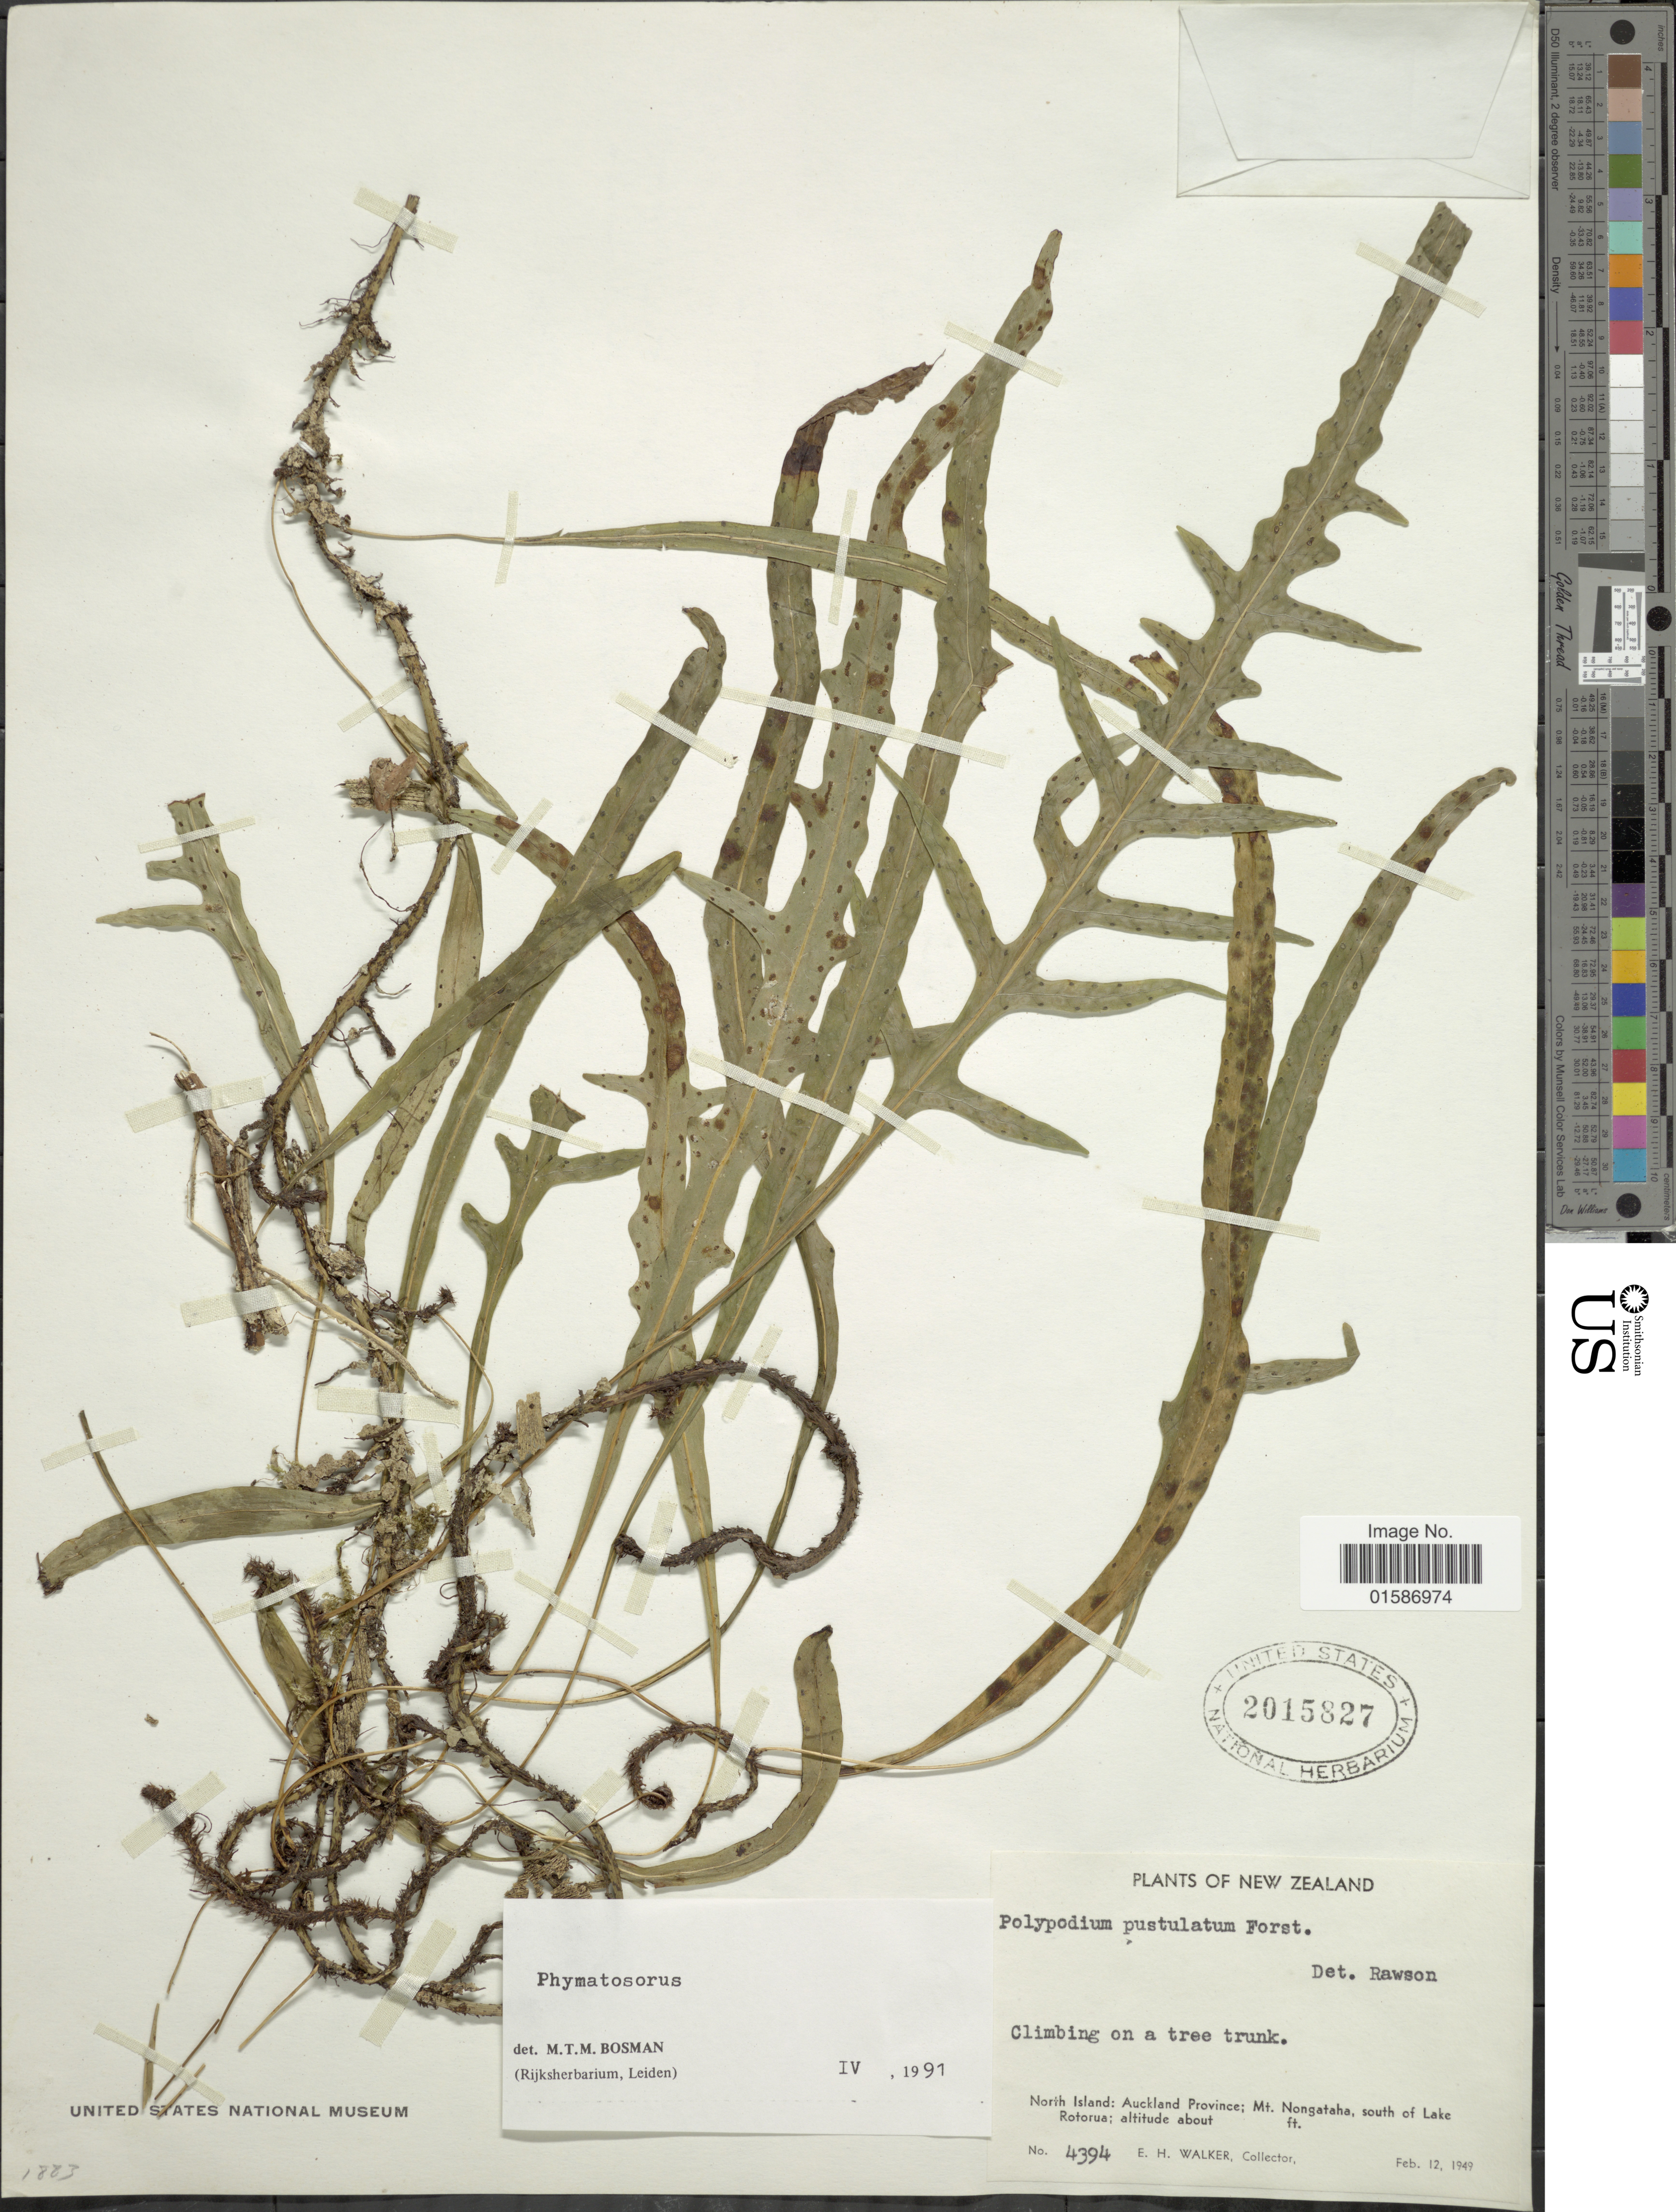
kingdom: Plantae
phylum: Tracheophyta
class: Polypodiopsida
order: Polypodiales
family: Polypodiaceae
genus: Microsorum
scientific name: Microsorum scandens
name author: Tindale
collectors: E. H. Walker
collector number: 4394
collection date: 1949-02-12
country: New Zealand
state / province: Auckland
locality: North Island: Mt Nongataha, south of Lake Rotorua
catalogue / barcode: US 2015827